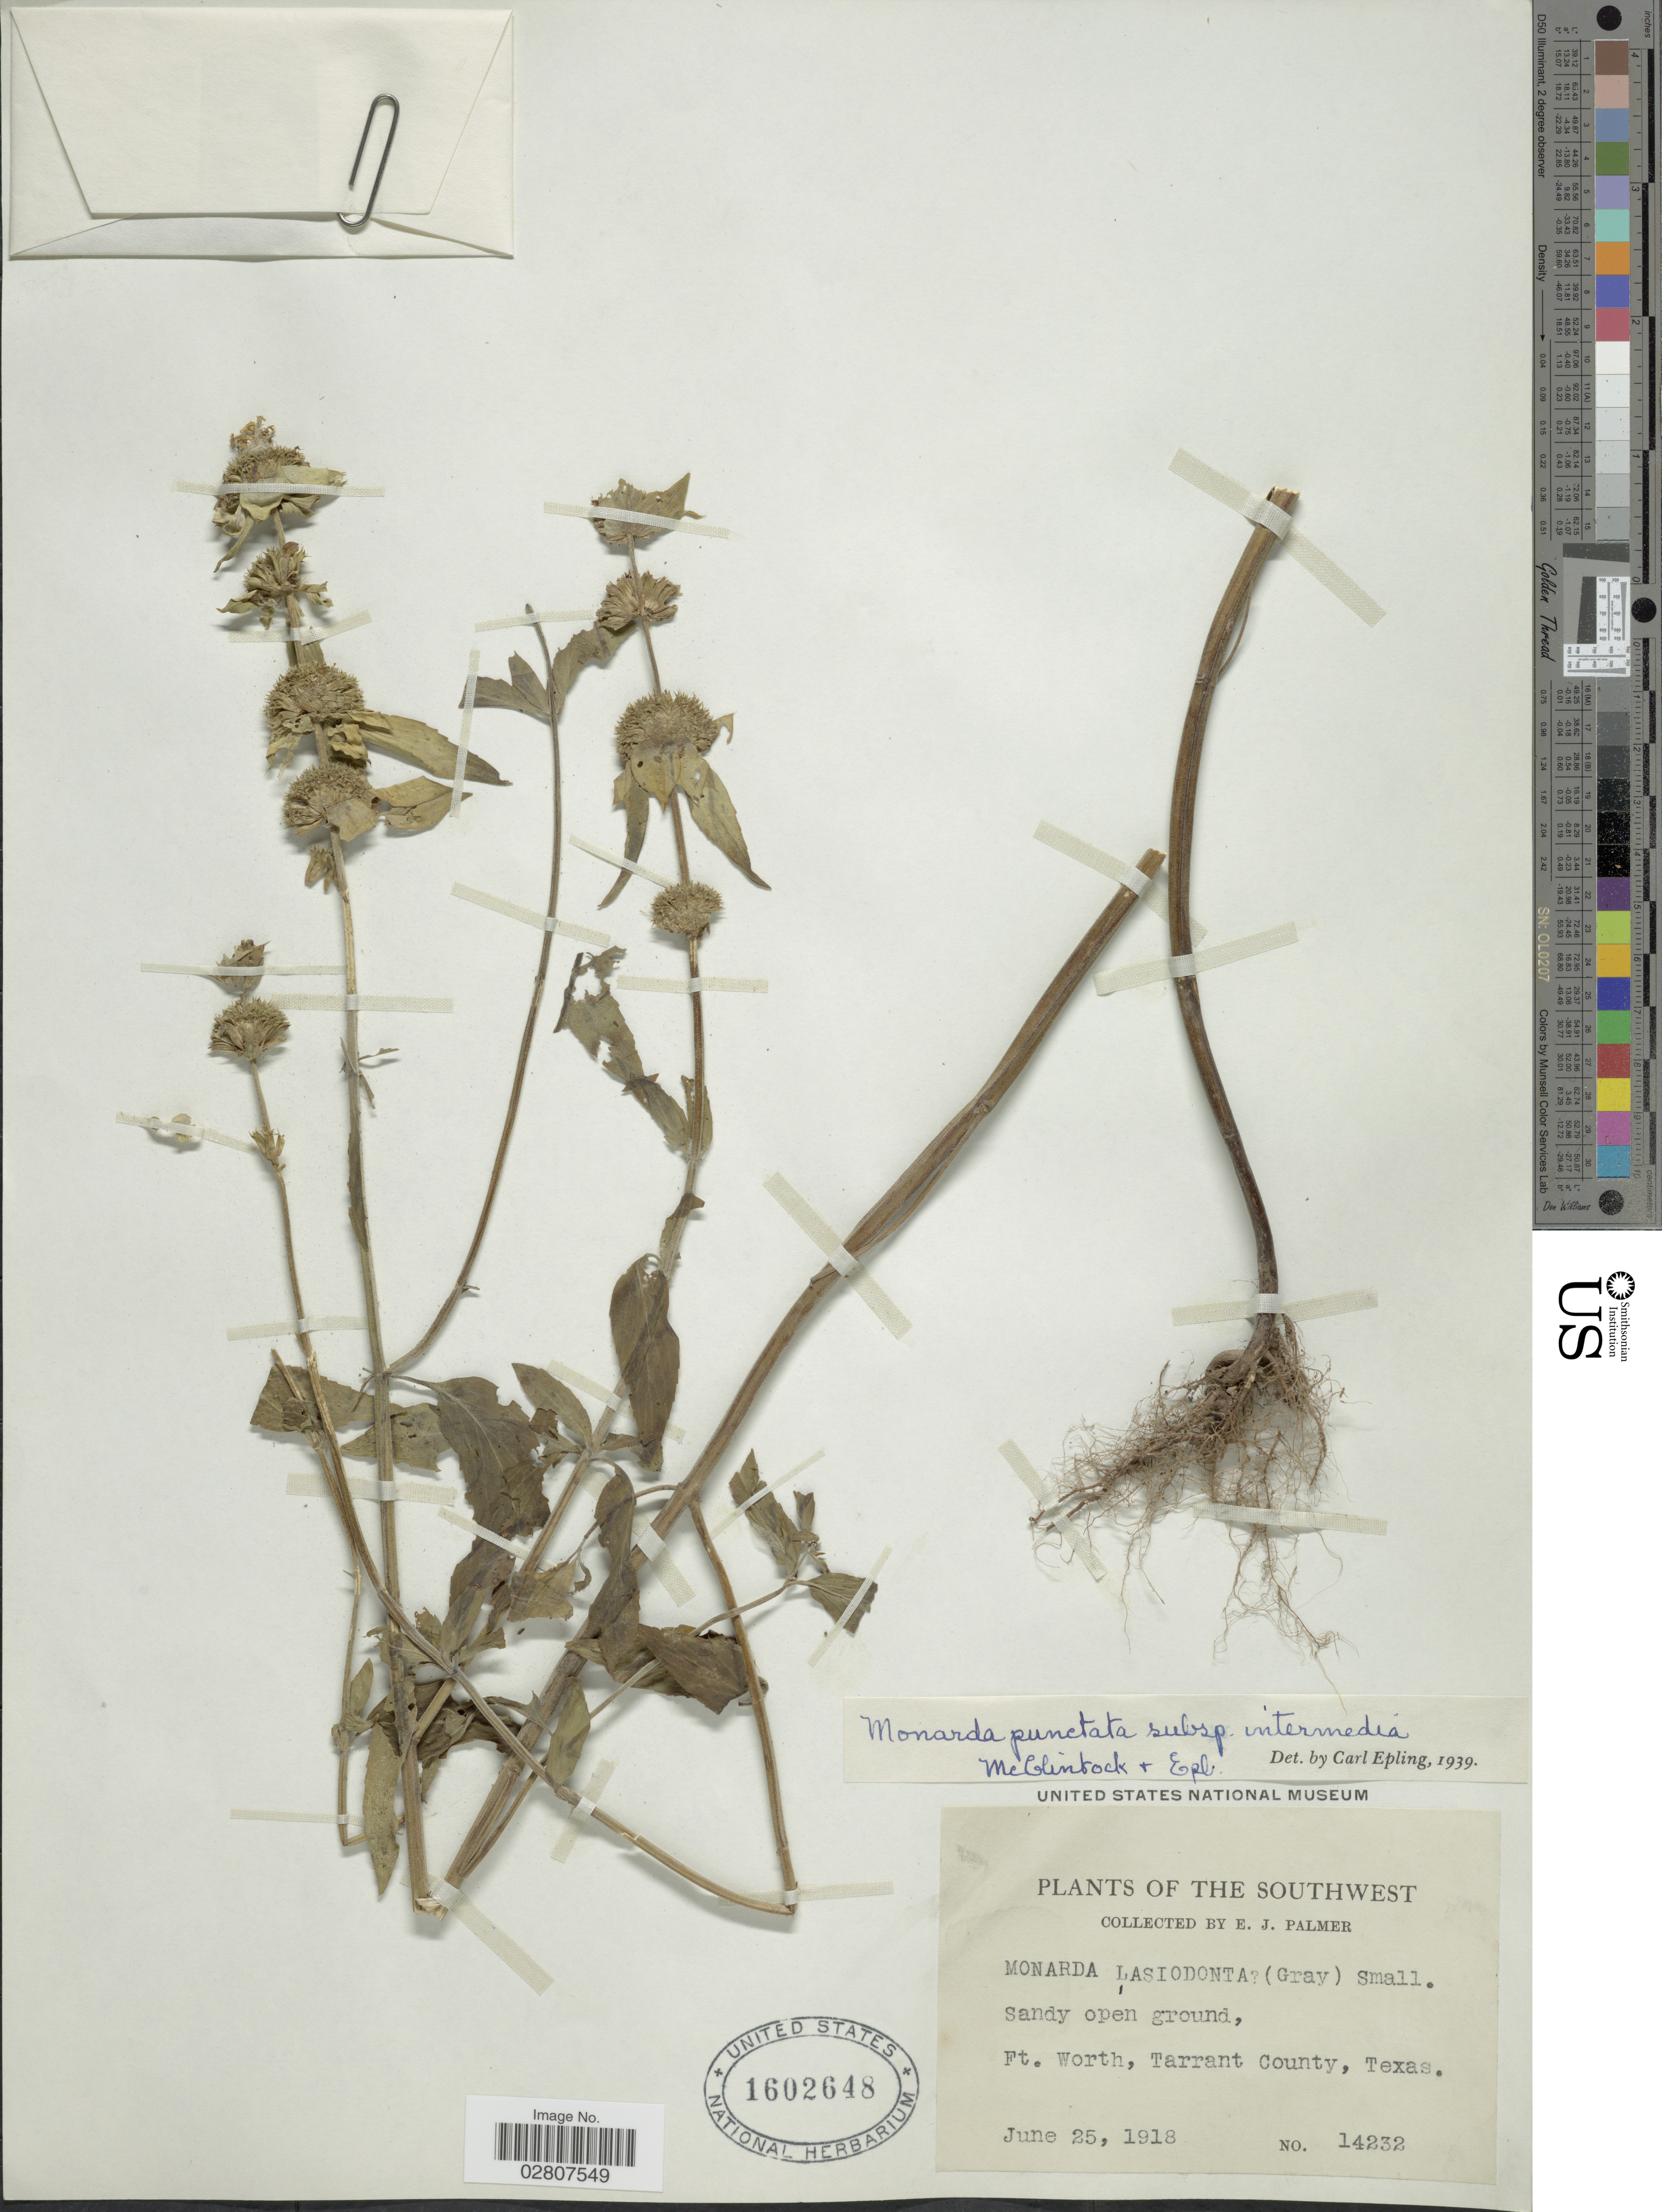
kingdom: Plantae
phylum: Tracheophyta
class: Magnoliopsida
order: Lamiales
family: Lamiaceae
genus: Monarda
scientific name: Monarda punctata var. intermedia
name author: (E. M. McClint. & Epling) Waterf.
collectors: E. J. Palmer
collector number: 14232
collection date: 1918-06-25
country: United States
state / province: Texas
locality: The Southwest. Ft. Worth, Tarrant County.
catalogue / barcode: US 1602648